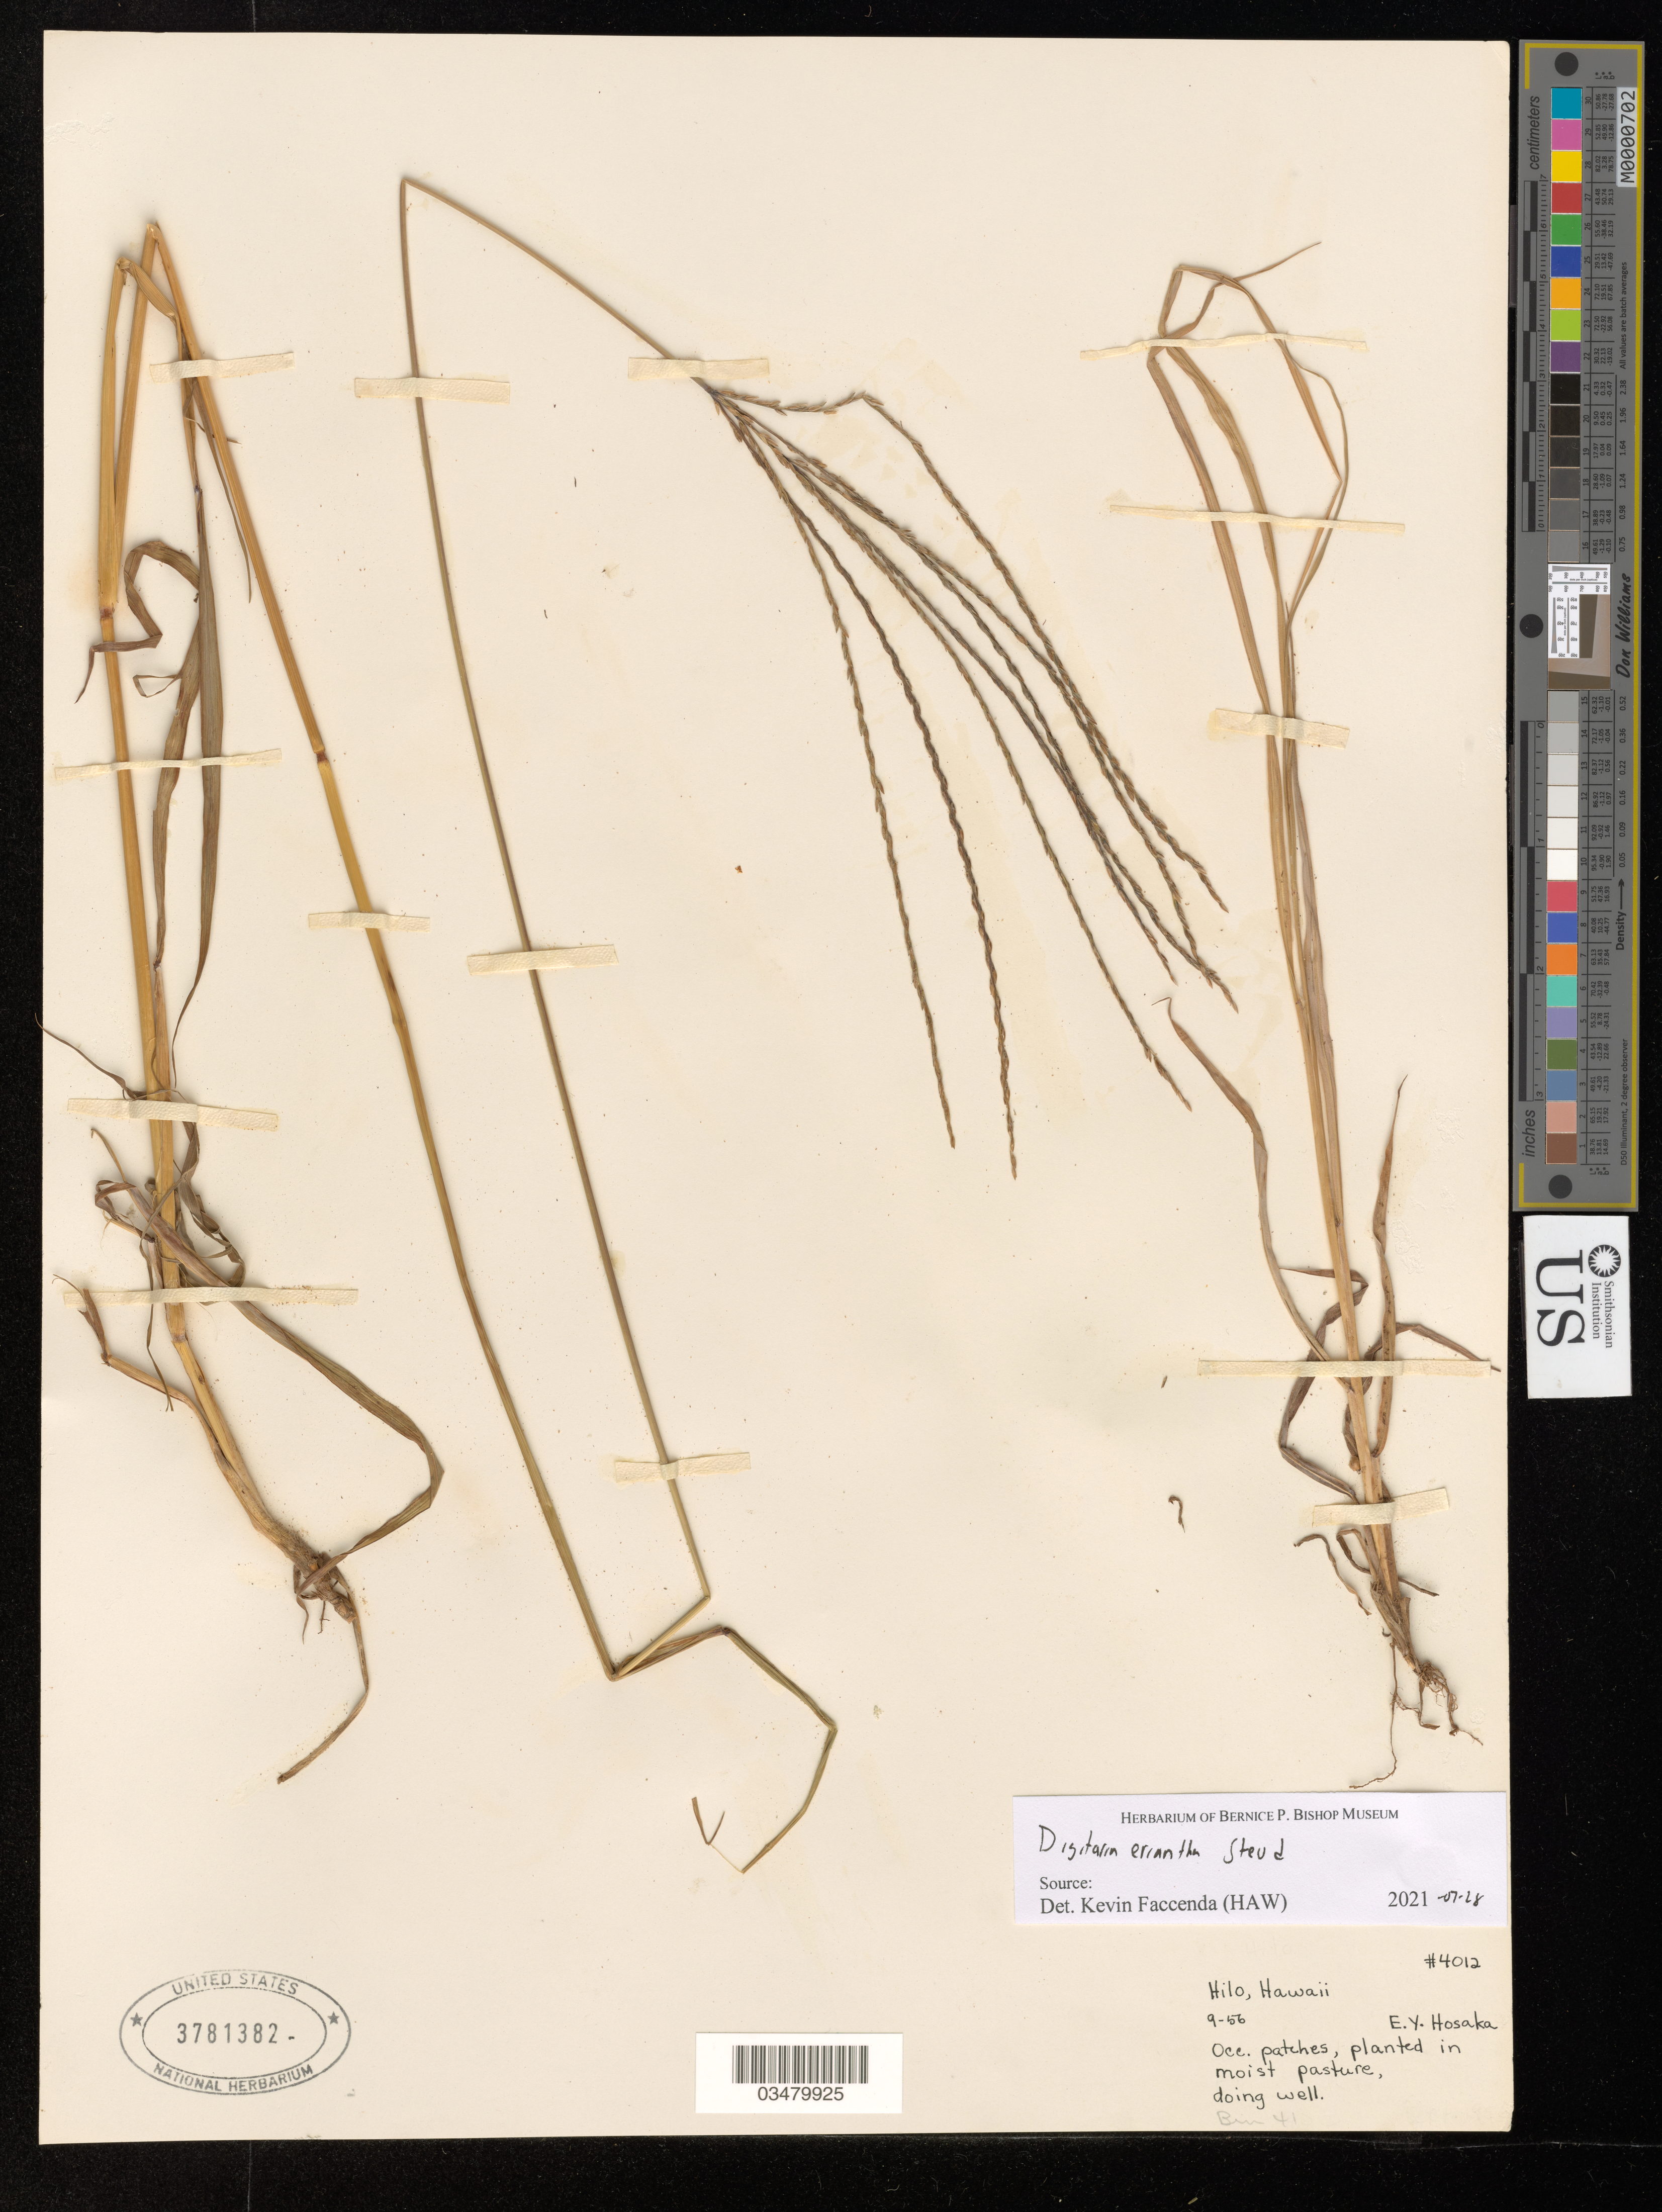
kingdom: Plantae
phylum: Tracheophyta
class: Liliopsida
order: Poales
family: Poaceae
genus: Digitaria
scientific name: Digitaria eriantha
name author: Steud.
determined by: Faccenda, K.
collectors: E. Y. Hosaka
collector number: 4012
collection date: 1956-09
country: United States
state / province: Hawaii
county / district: Hawaii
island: Hawaii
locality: Hilo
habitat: Moist pasture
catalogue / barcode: US 3781382